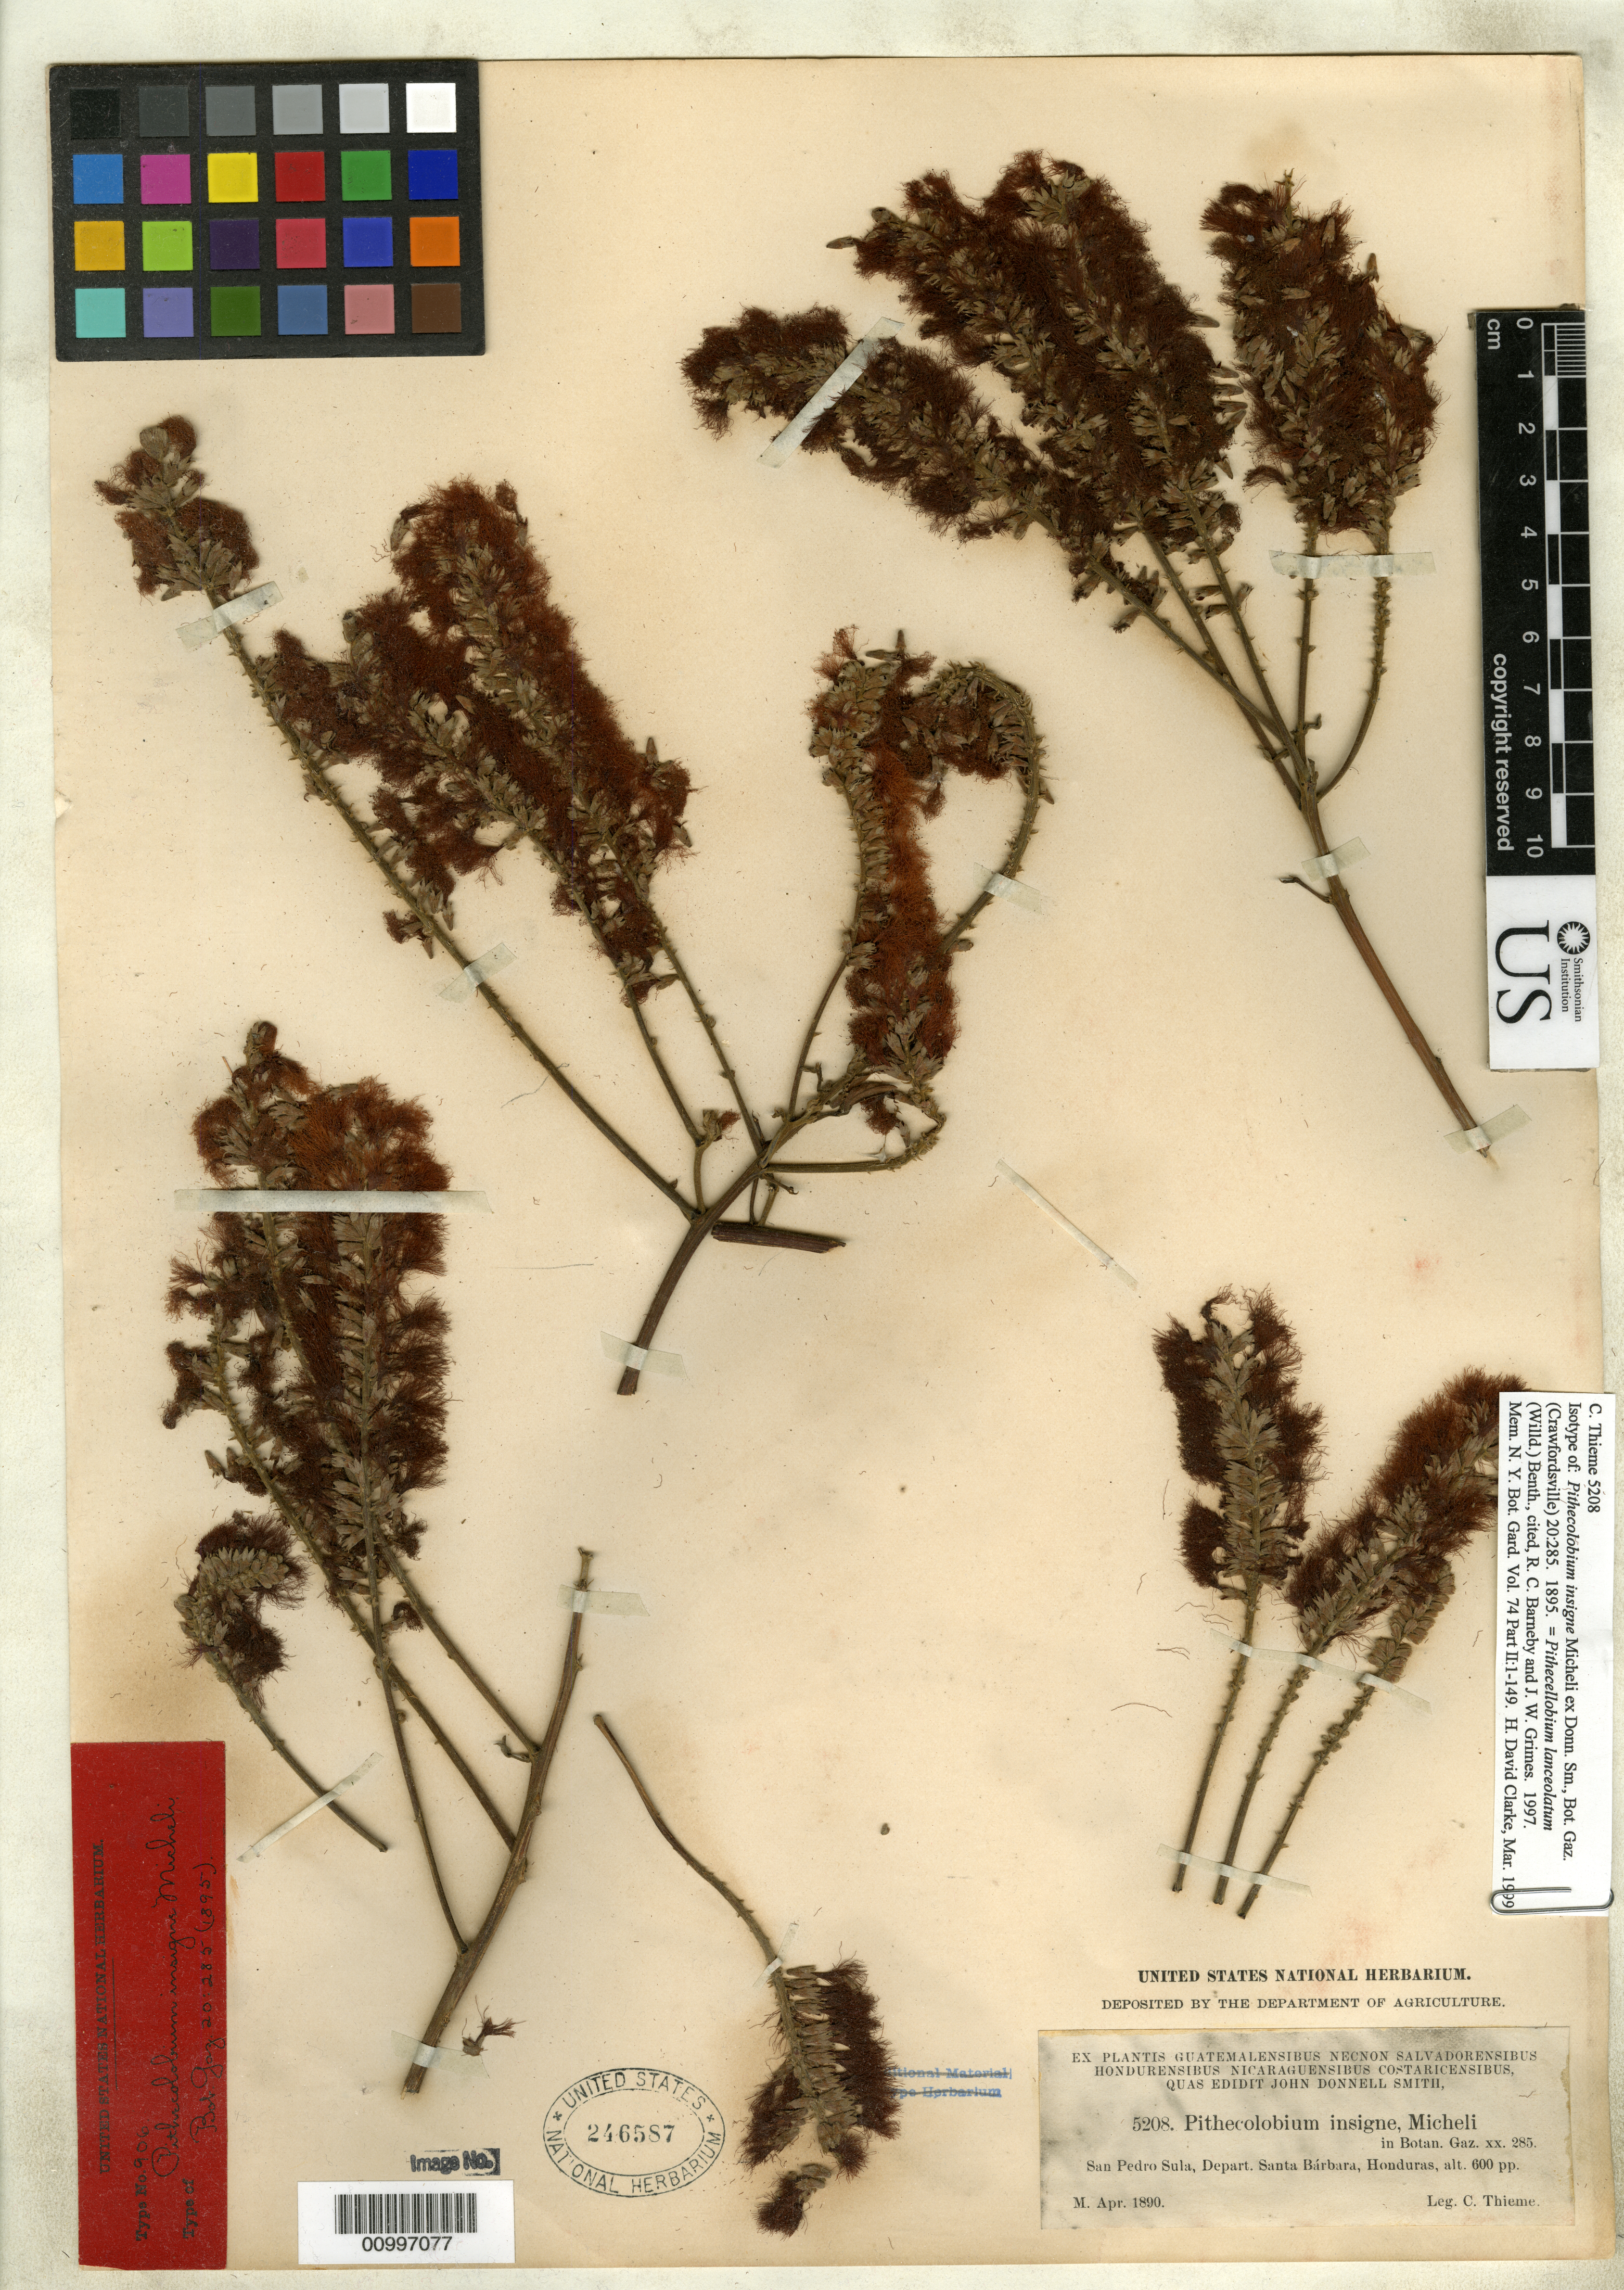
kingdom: Plantae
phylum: Tracheophyta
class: Magnoliopsida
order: Fabales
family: Fabaceae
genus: Pithecellobium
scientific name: Pithecellobium lanceolatum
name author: (Humb. & Bonpl. ex Willd.) Benth.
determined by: Clarke, H. D., University of North Carolina (Asheville)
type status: Isolectotype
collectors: C. Thieme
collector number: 5208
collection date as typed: Apr 1890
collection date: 1890-04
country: Honduras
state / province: Santa Bárbara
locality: San Pedro Sula, Depart. Santa Bárbara.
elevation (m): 183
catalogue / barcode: US 246587